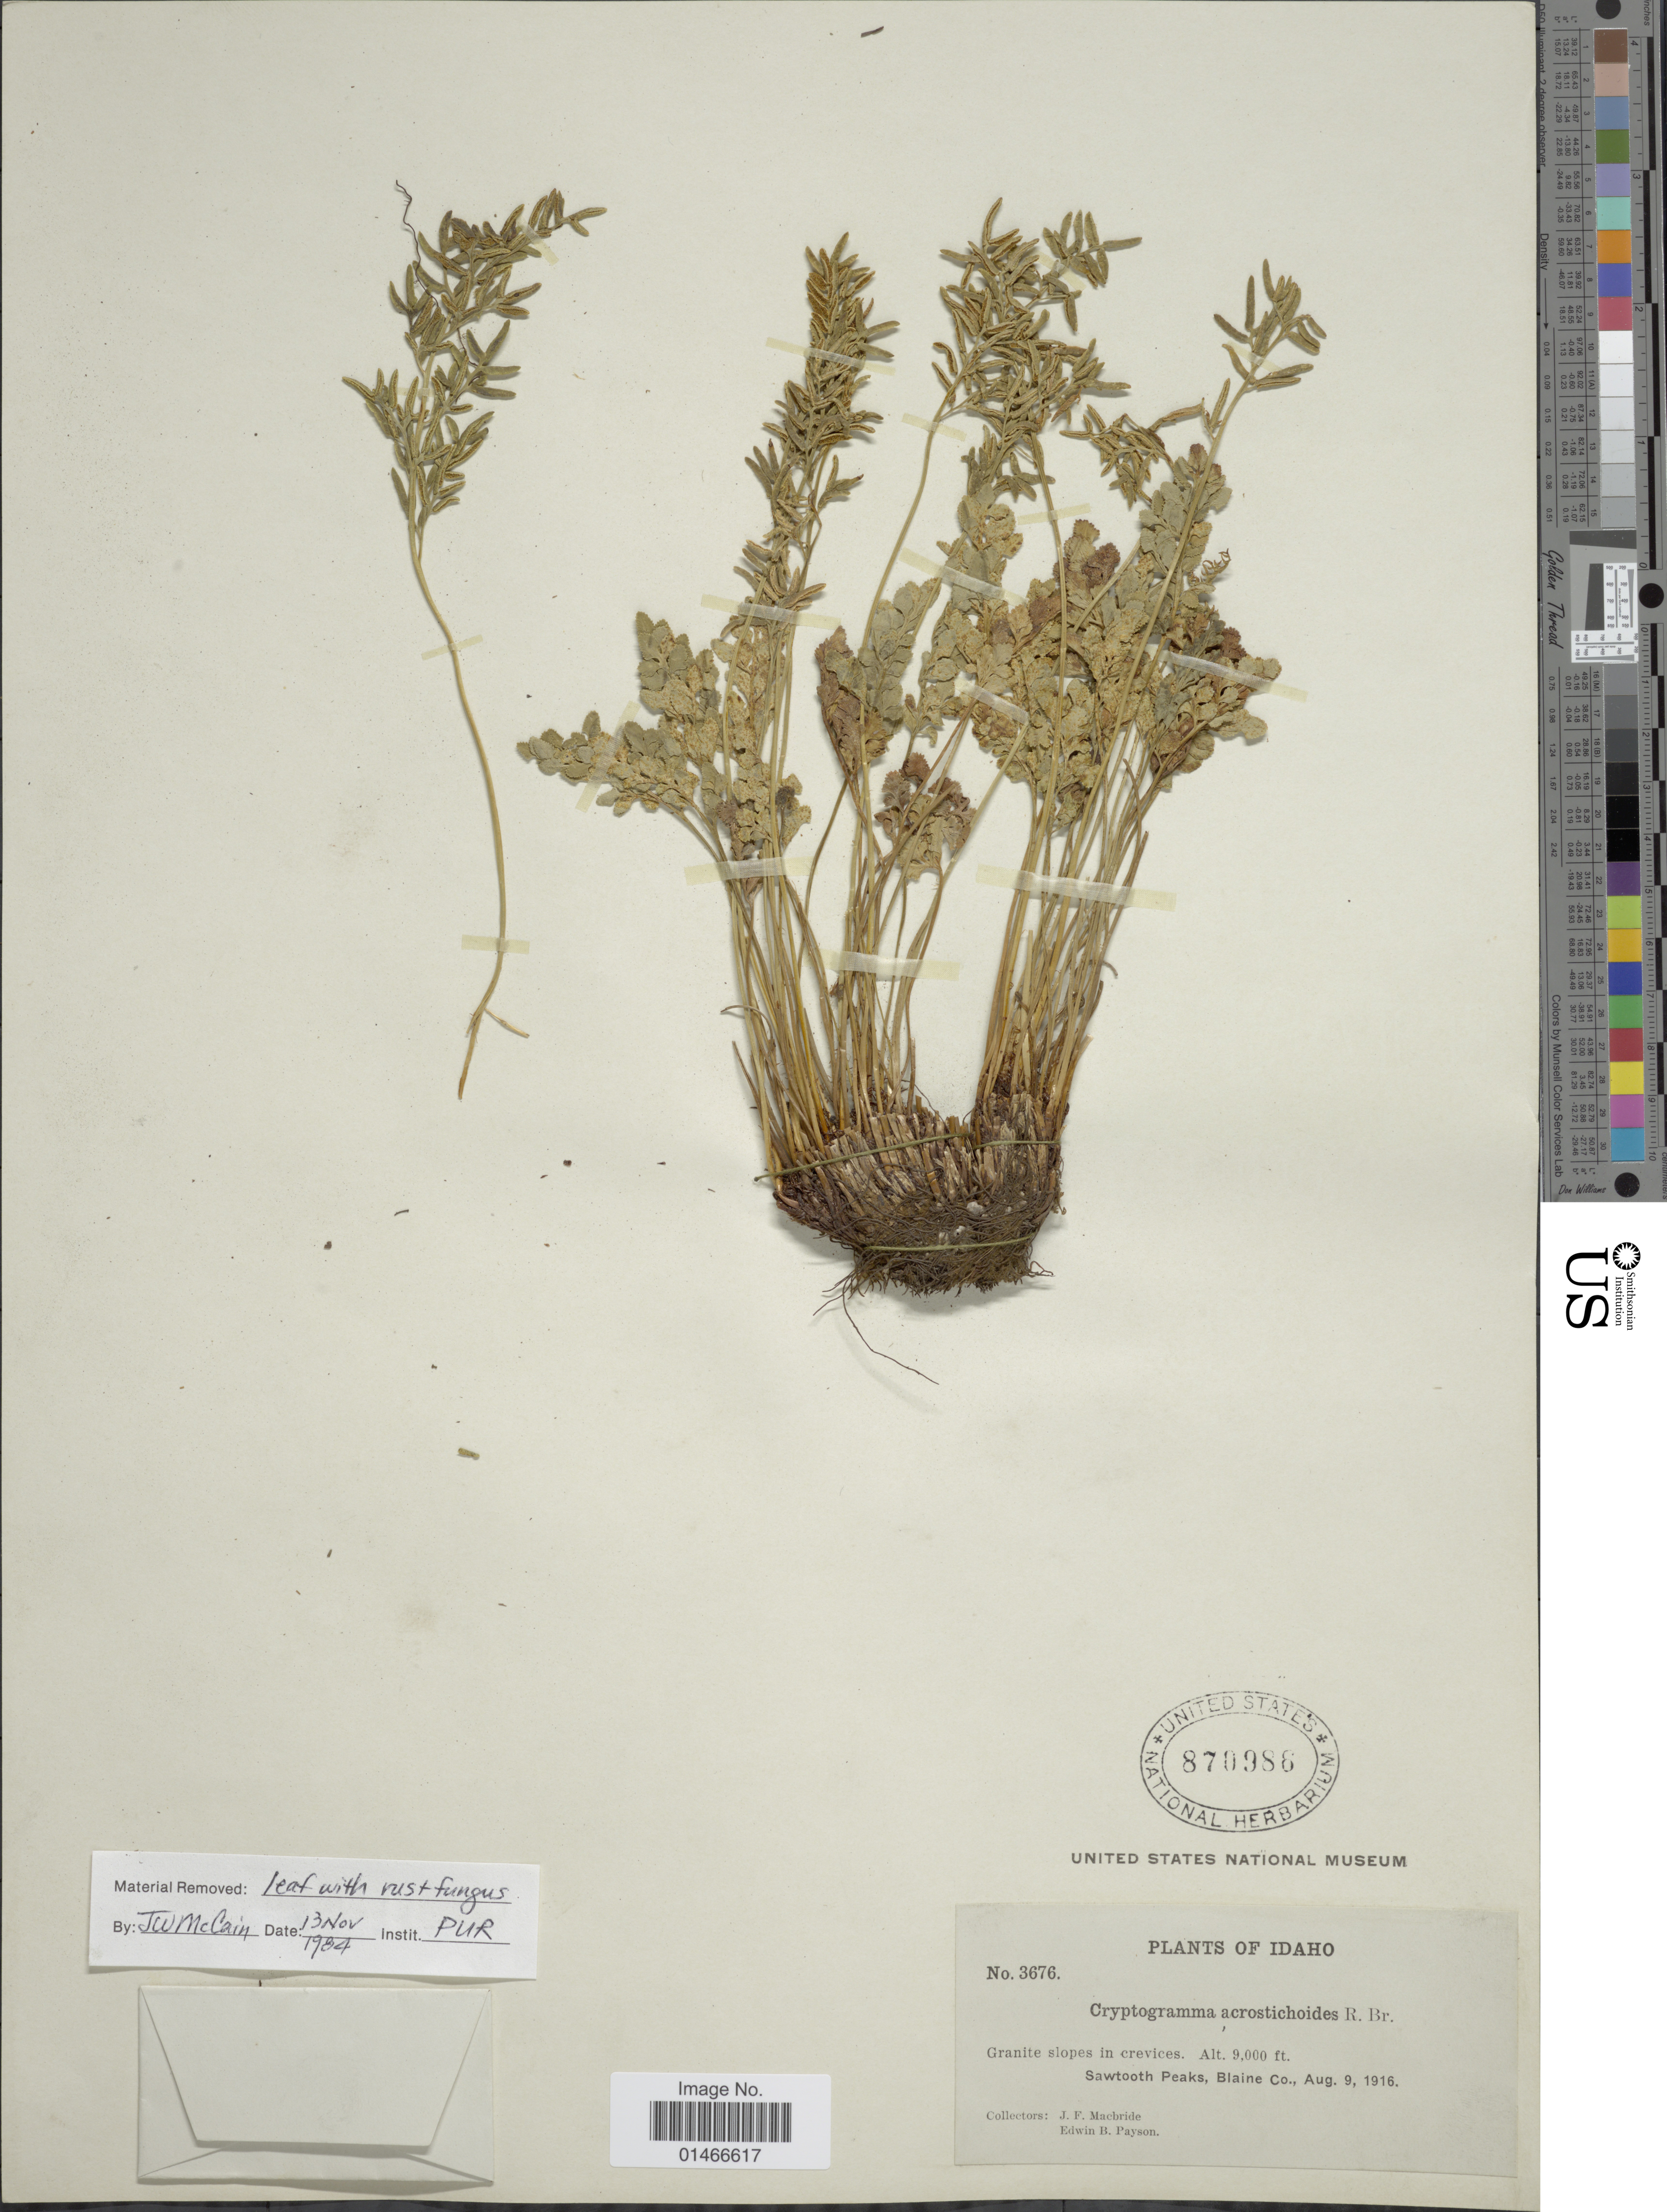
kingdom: Plantae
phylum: Tracheophyta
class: Polypodiopsida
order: Polypodiales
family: Pteridaceae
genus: Cryptogramma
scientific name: Cryptogramma acrostichoides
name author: R. Br.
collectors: J. F. Macbride & E. B. Payson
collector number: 3676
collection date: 1916-08-09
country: United States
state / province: Idaho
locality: Sawtooth Peaks, Blaine Co.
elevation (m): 2743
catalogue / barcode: US 870988